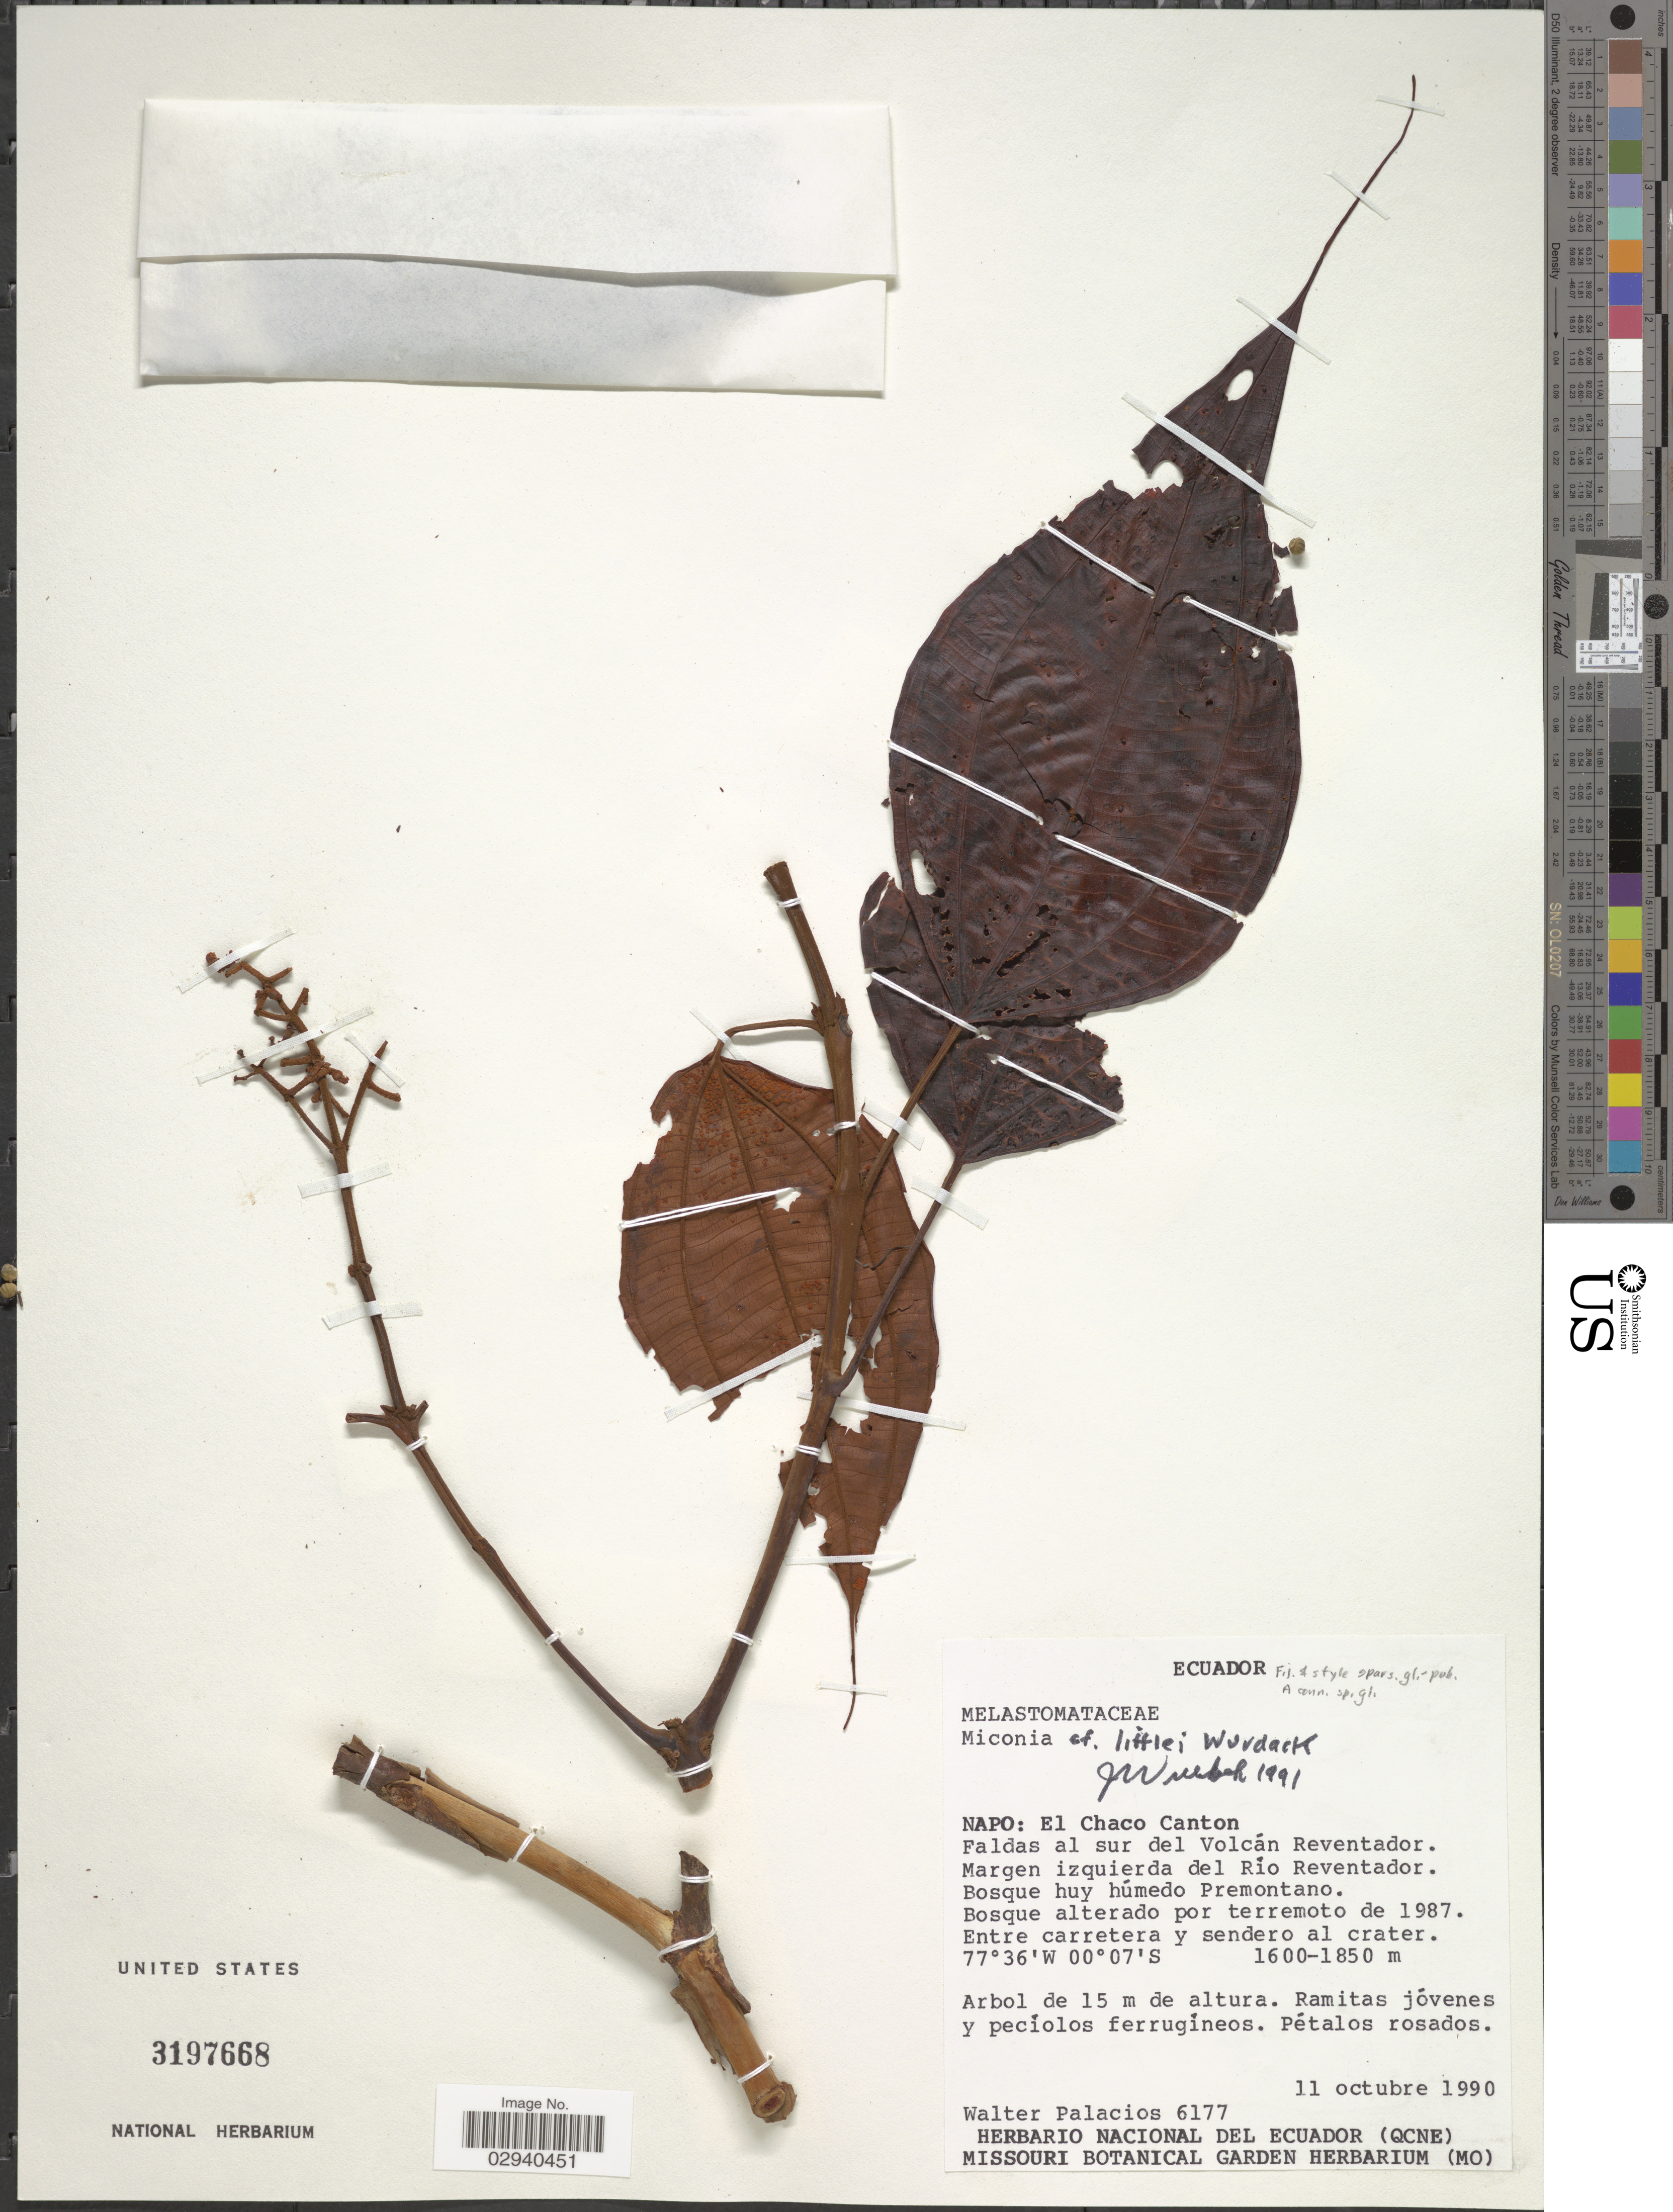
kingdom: Plantae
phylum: Tracheophyta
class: Magnoliopsida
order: Myrtales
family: Melastomataceae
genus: Miconia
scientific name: Miconia littlei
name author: Wurdack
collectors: W. Palacios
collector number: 6177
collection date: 1990-10-11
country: Ecuador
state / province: Napo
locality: El Chaco Canton. Faldas al sur del Volcán Reventador. Margen izquierda del Río Reventador. Entre carretera y sendero al crater.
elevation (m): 1600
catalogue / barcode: US 3197668